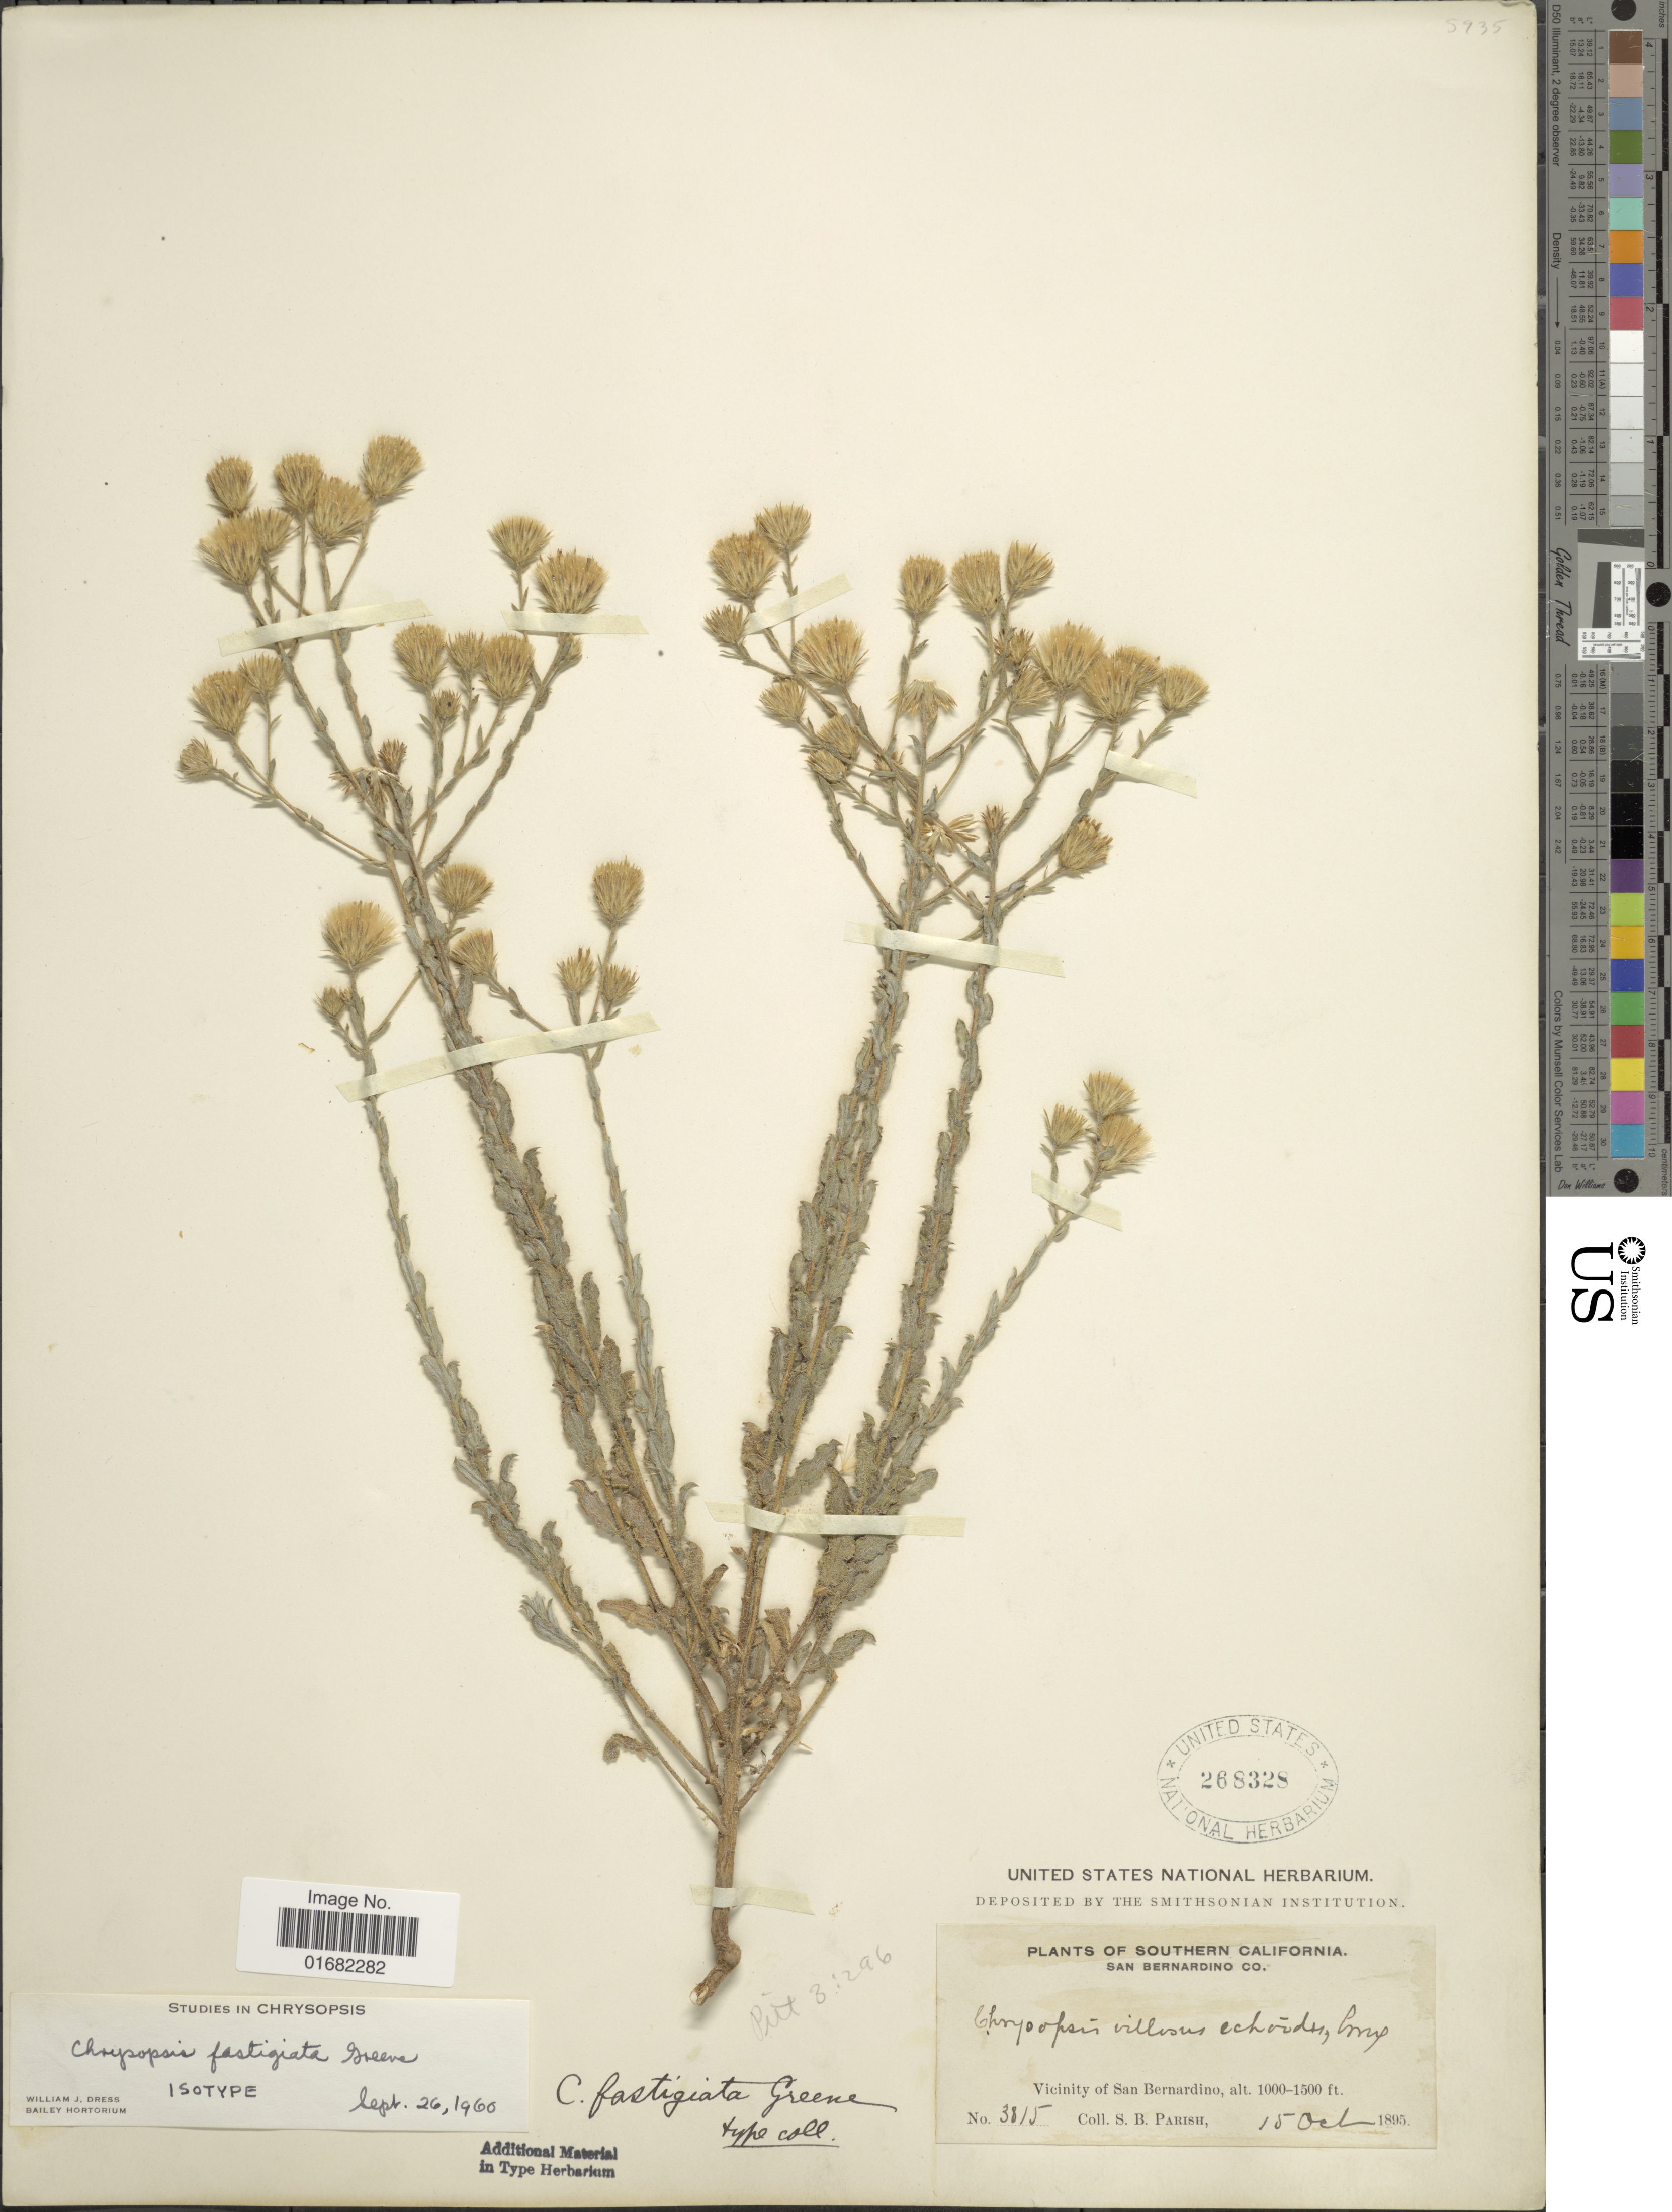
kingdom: Plantae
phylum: Tracheophyta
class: Magnoliopsida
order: Asterales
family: Asteraceae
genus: Heterotheca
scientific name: Heterotheca fastigiata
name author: (Greene) V.L. Harms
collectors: S. B. Parish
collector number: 3815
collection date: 1895-10-15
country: United States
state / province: California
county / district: San Bernardino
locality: Southern California. San Bernardino County. Vicinity of San Bernardino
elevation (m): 305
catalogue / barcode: US 268328